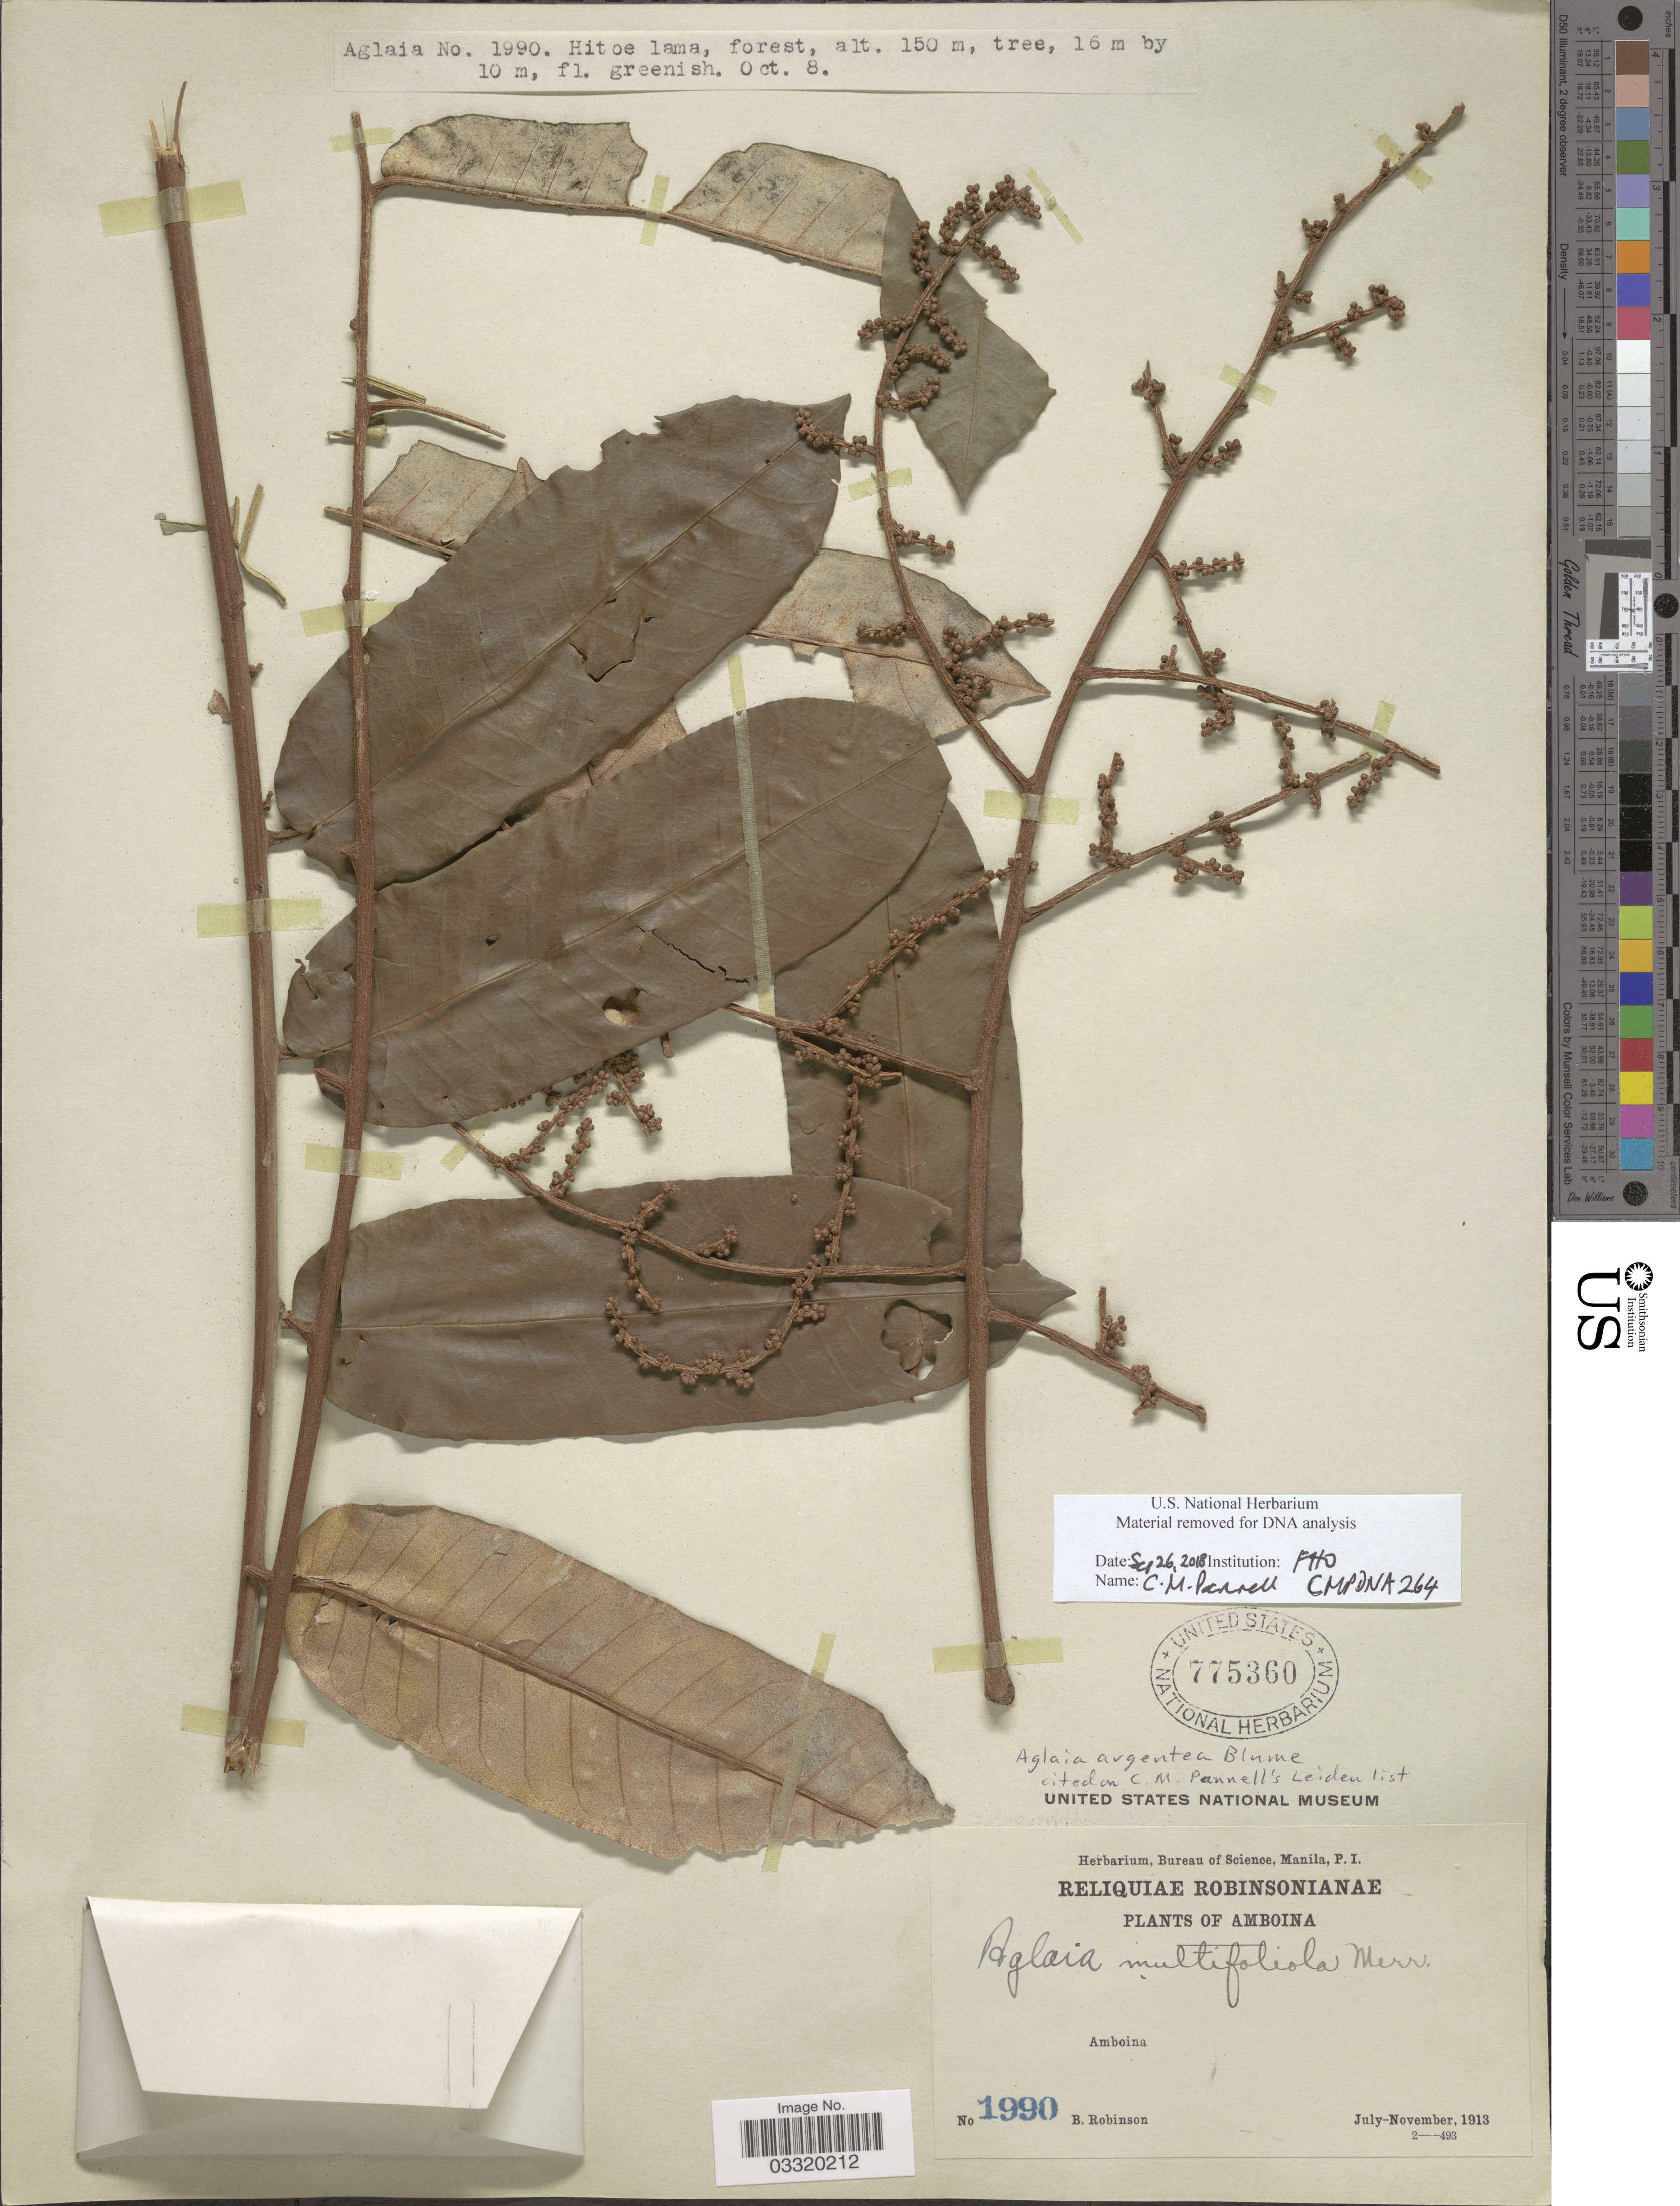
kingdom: Plantae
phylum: Tracheophyta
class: Magnoliopsida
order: Sapindales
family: Meliaceae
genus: Aglaia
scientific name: Aglaia argentea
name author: Blume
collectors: B. Robinson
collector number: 1990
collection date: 1913-10-08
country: Indonesia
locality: Amboina. Hitoe lama, forest.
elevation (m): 150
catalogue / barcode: US 775360